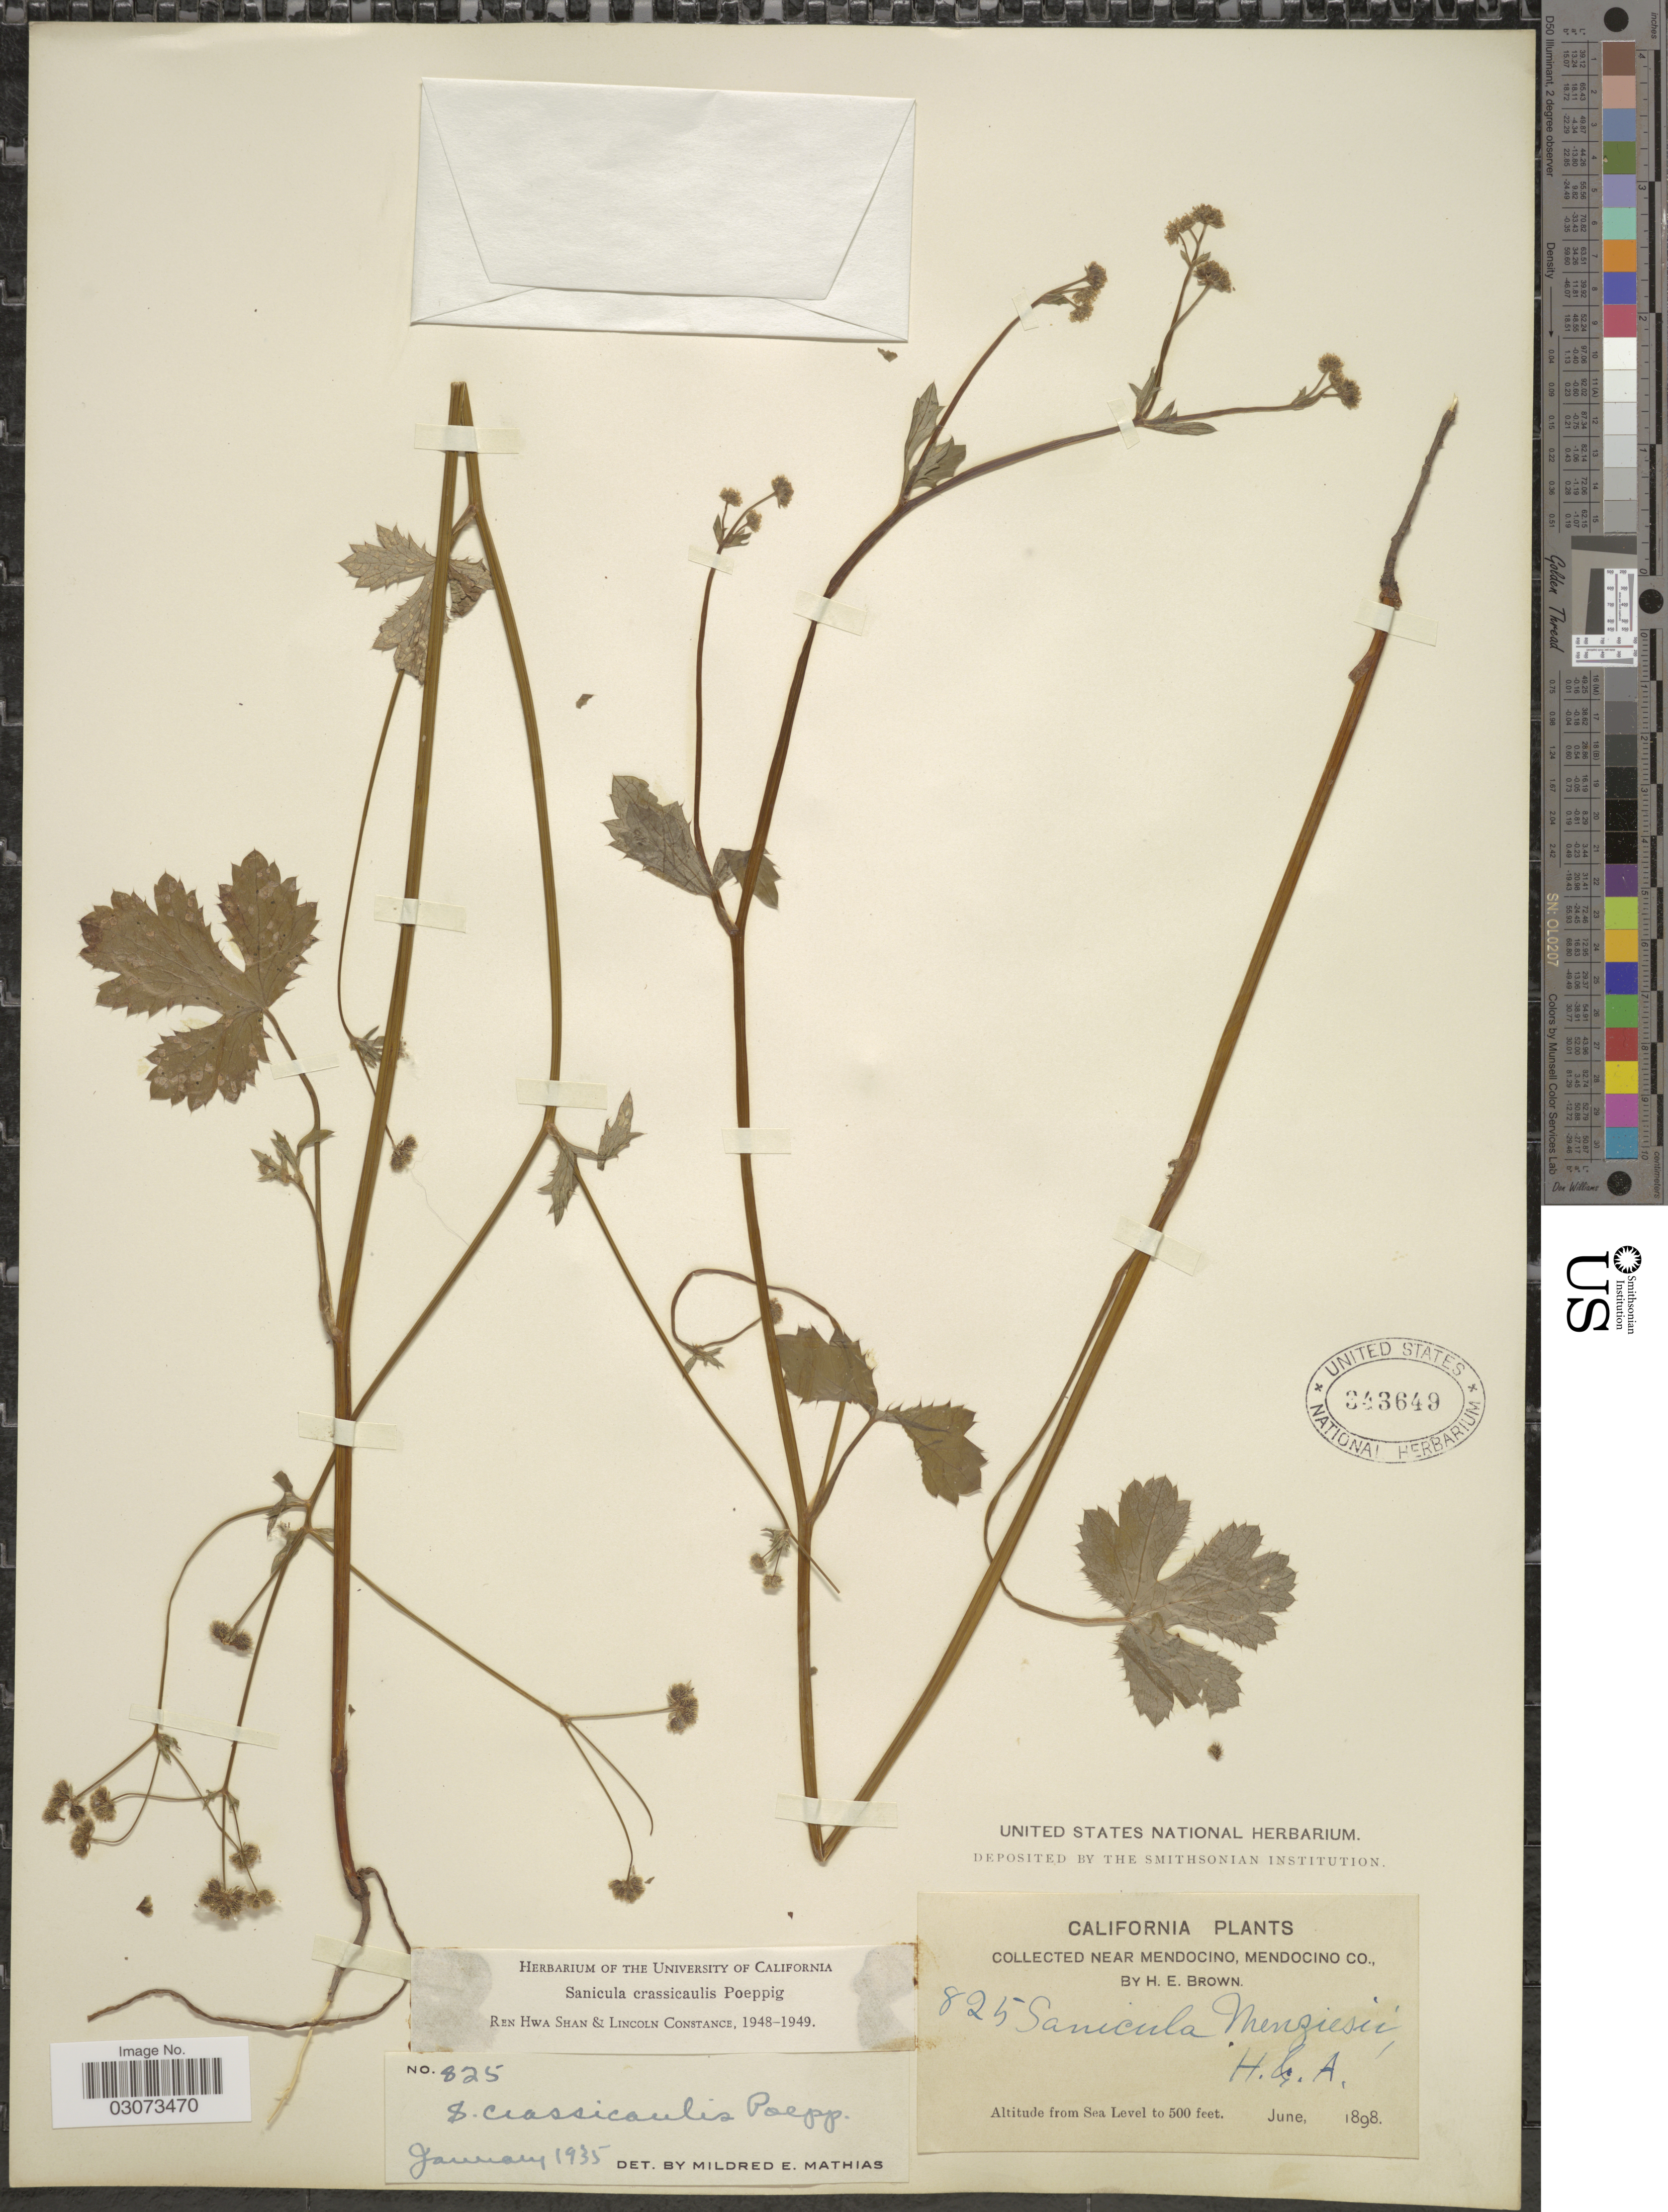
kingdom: Plantae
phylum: Tracheophyta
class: Magnoliopsida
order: Apiales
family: Apiaceae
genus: Sanicula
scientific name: Sanicula crassicaulis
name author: Poepp. ex DC.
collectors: H. E. Brown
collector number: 825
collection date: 1898-06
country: United States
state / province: California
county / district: Mendocino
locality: Near Mendocino, Mendocino Co.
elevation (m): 0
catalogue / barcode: US 343649